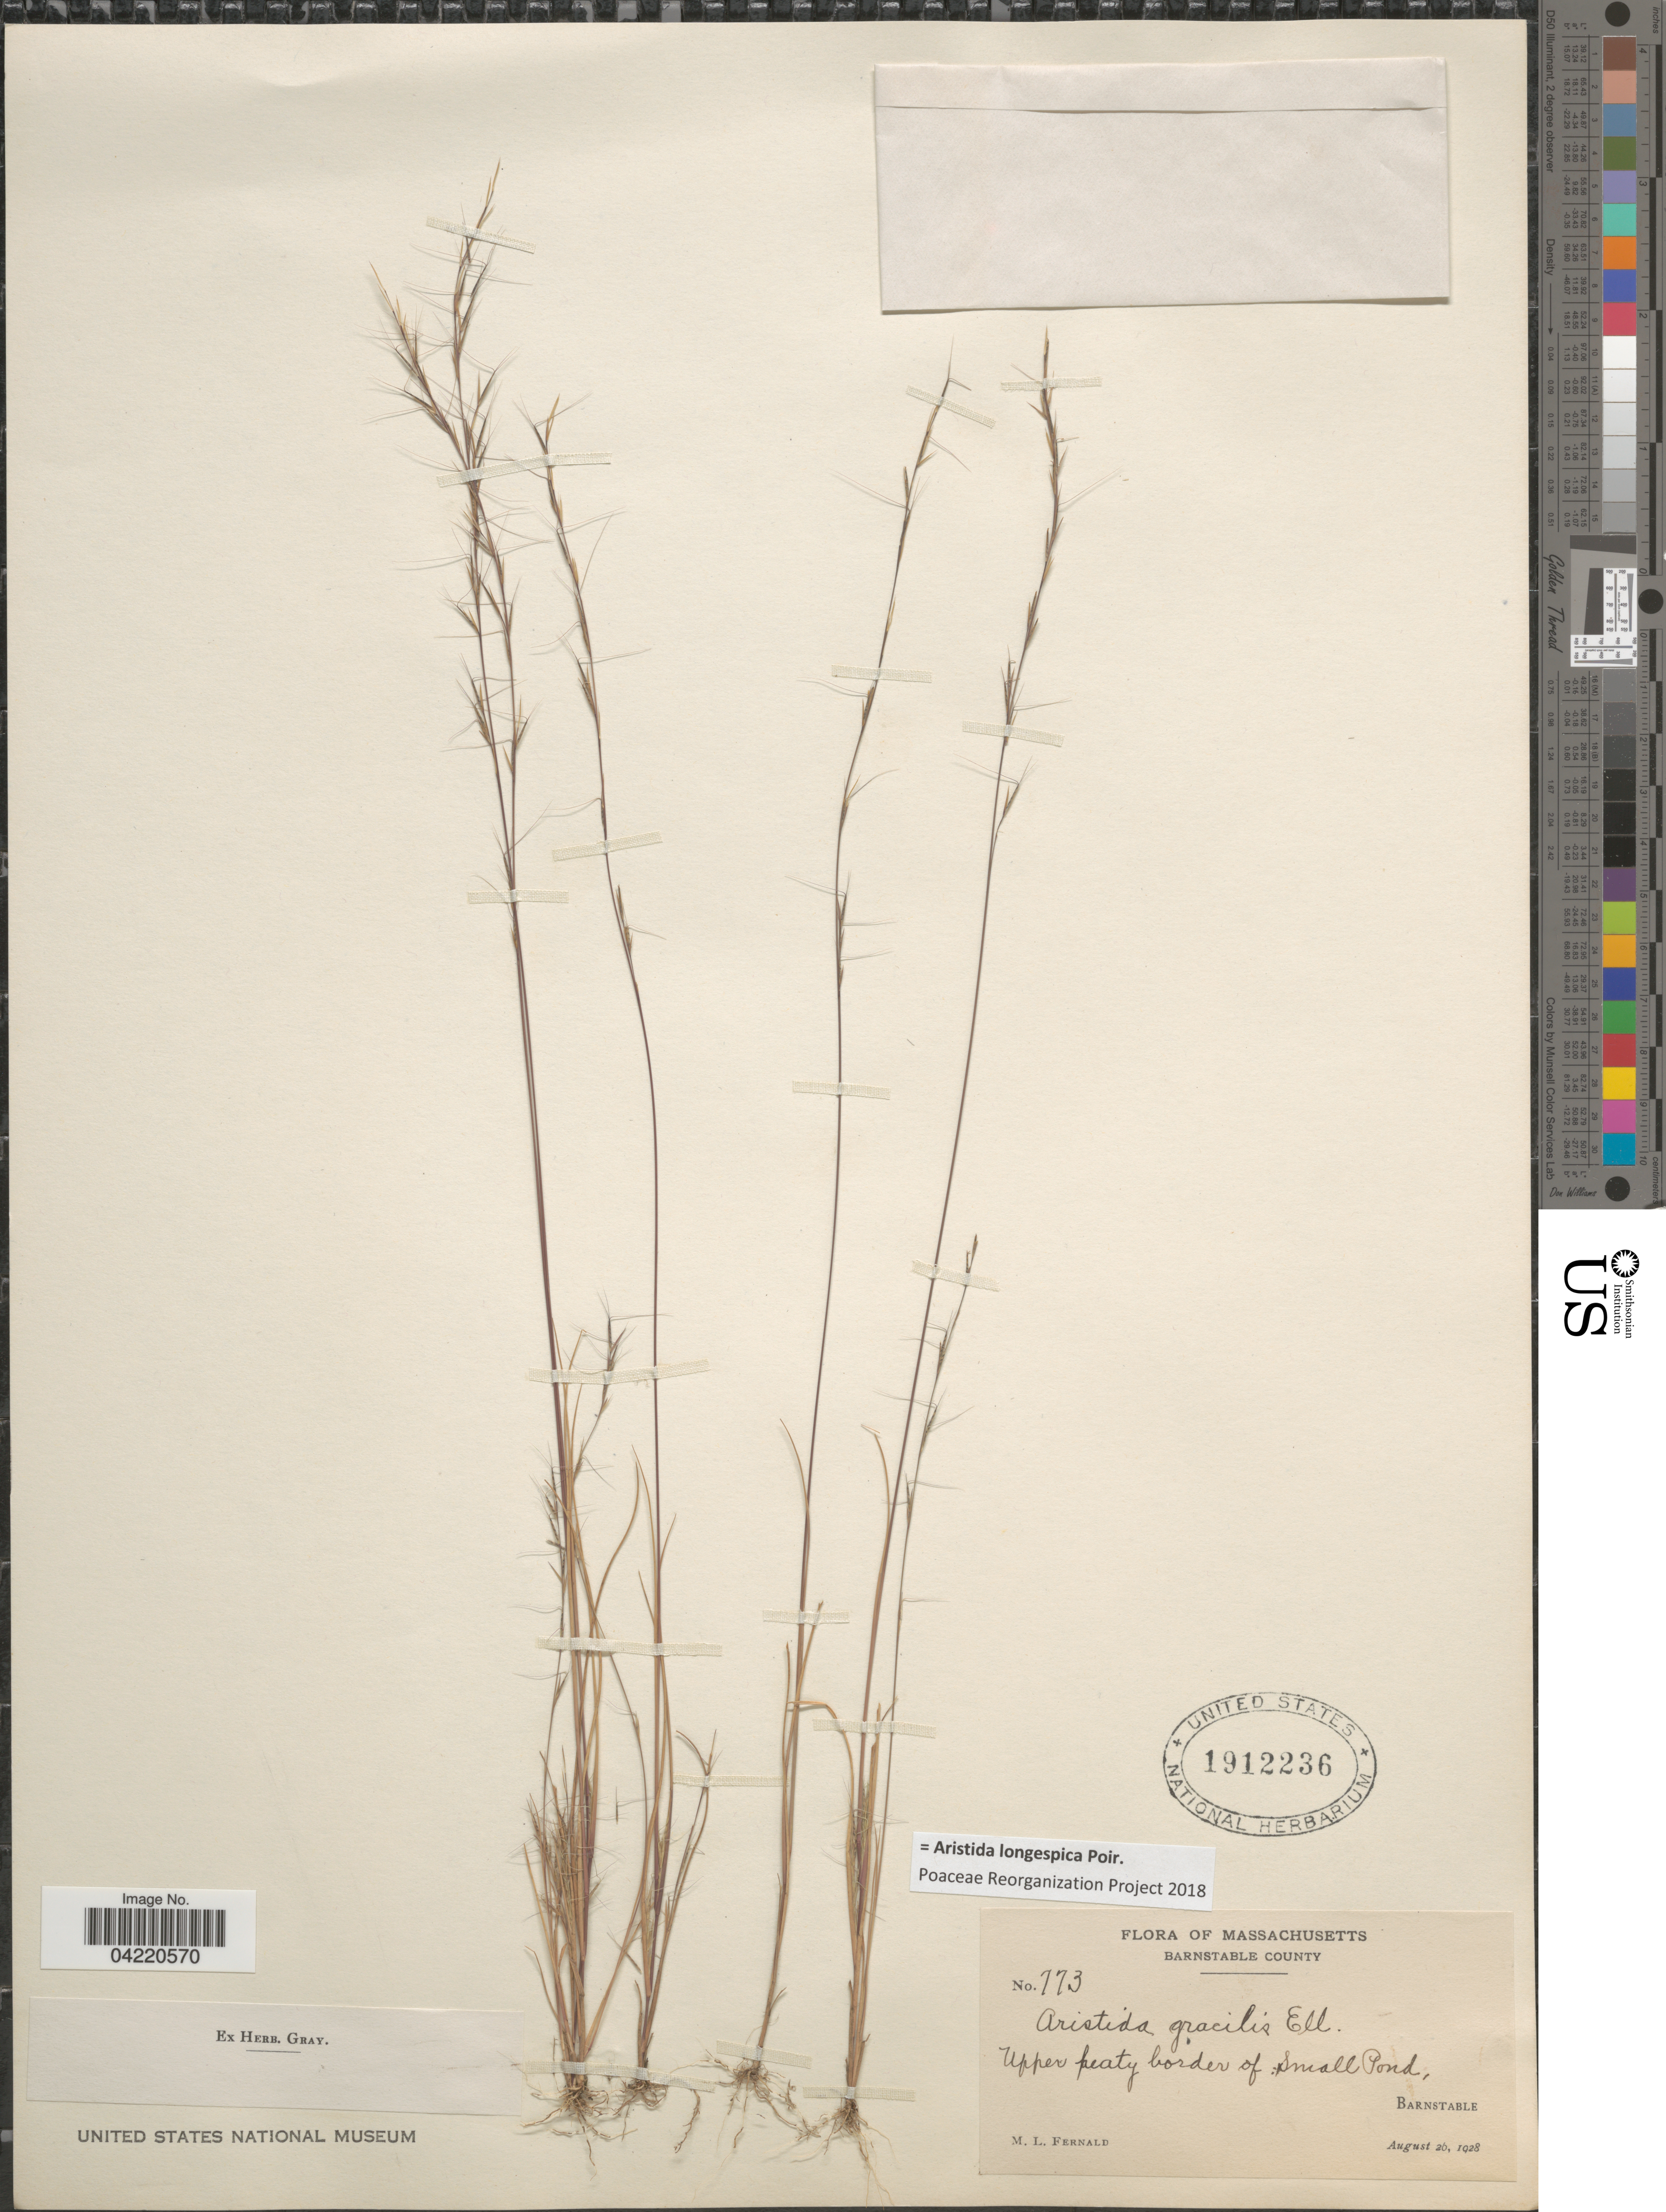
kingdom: Plantae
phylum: Tracheophyta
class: Liliopsida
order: Poales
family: Poaceae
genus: Aristida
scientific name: Aristida longespica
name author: Poir.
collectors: M. L. Fernald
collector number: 773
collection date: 1928-08-26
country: United States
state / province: Massachusetts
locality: Barnstable County. Upper peaty border of Small Pond, Barnstable.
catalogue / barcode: US 1912236